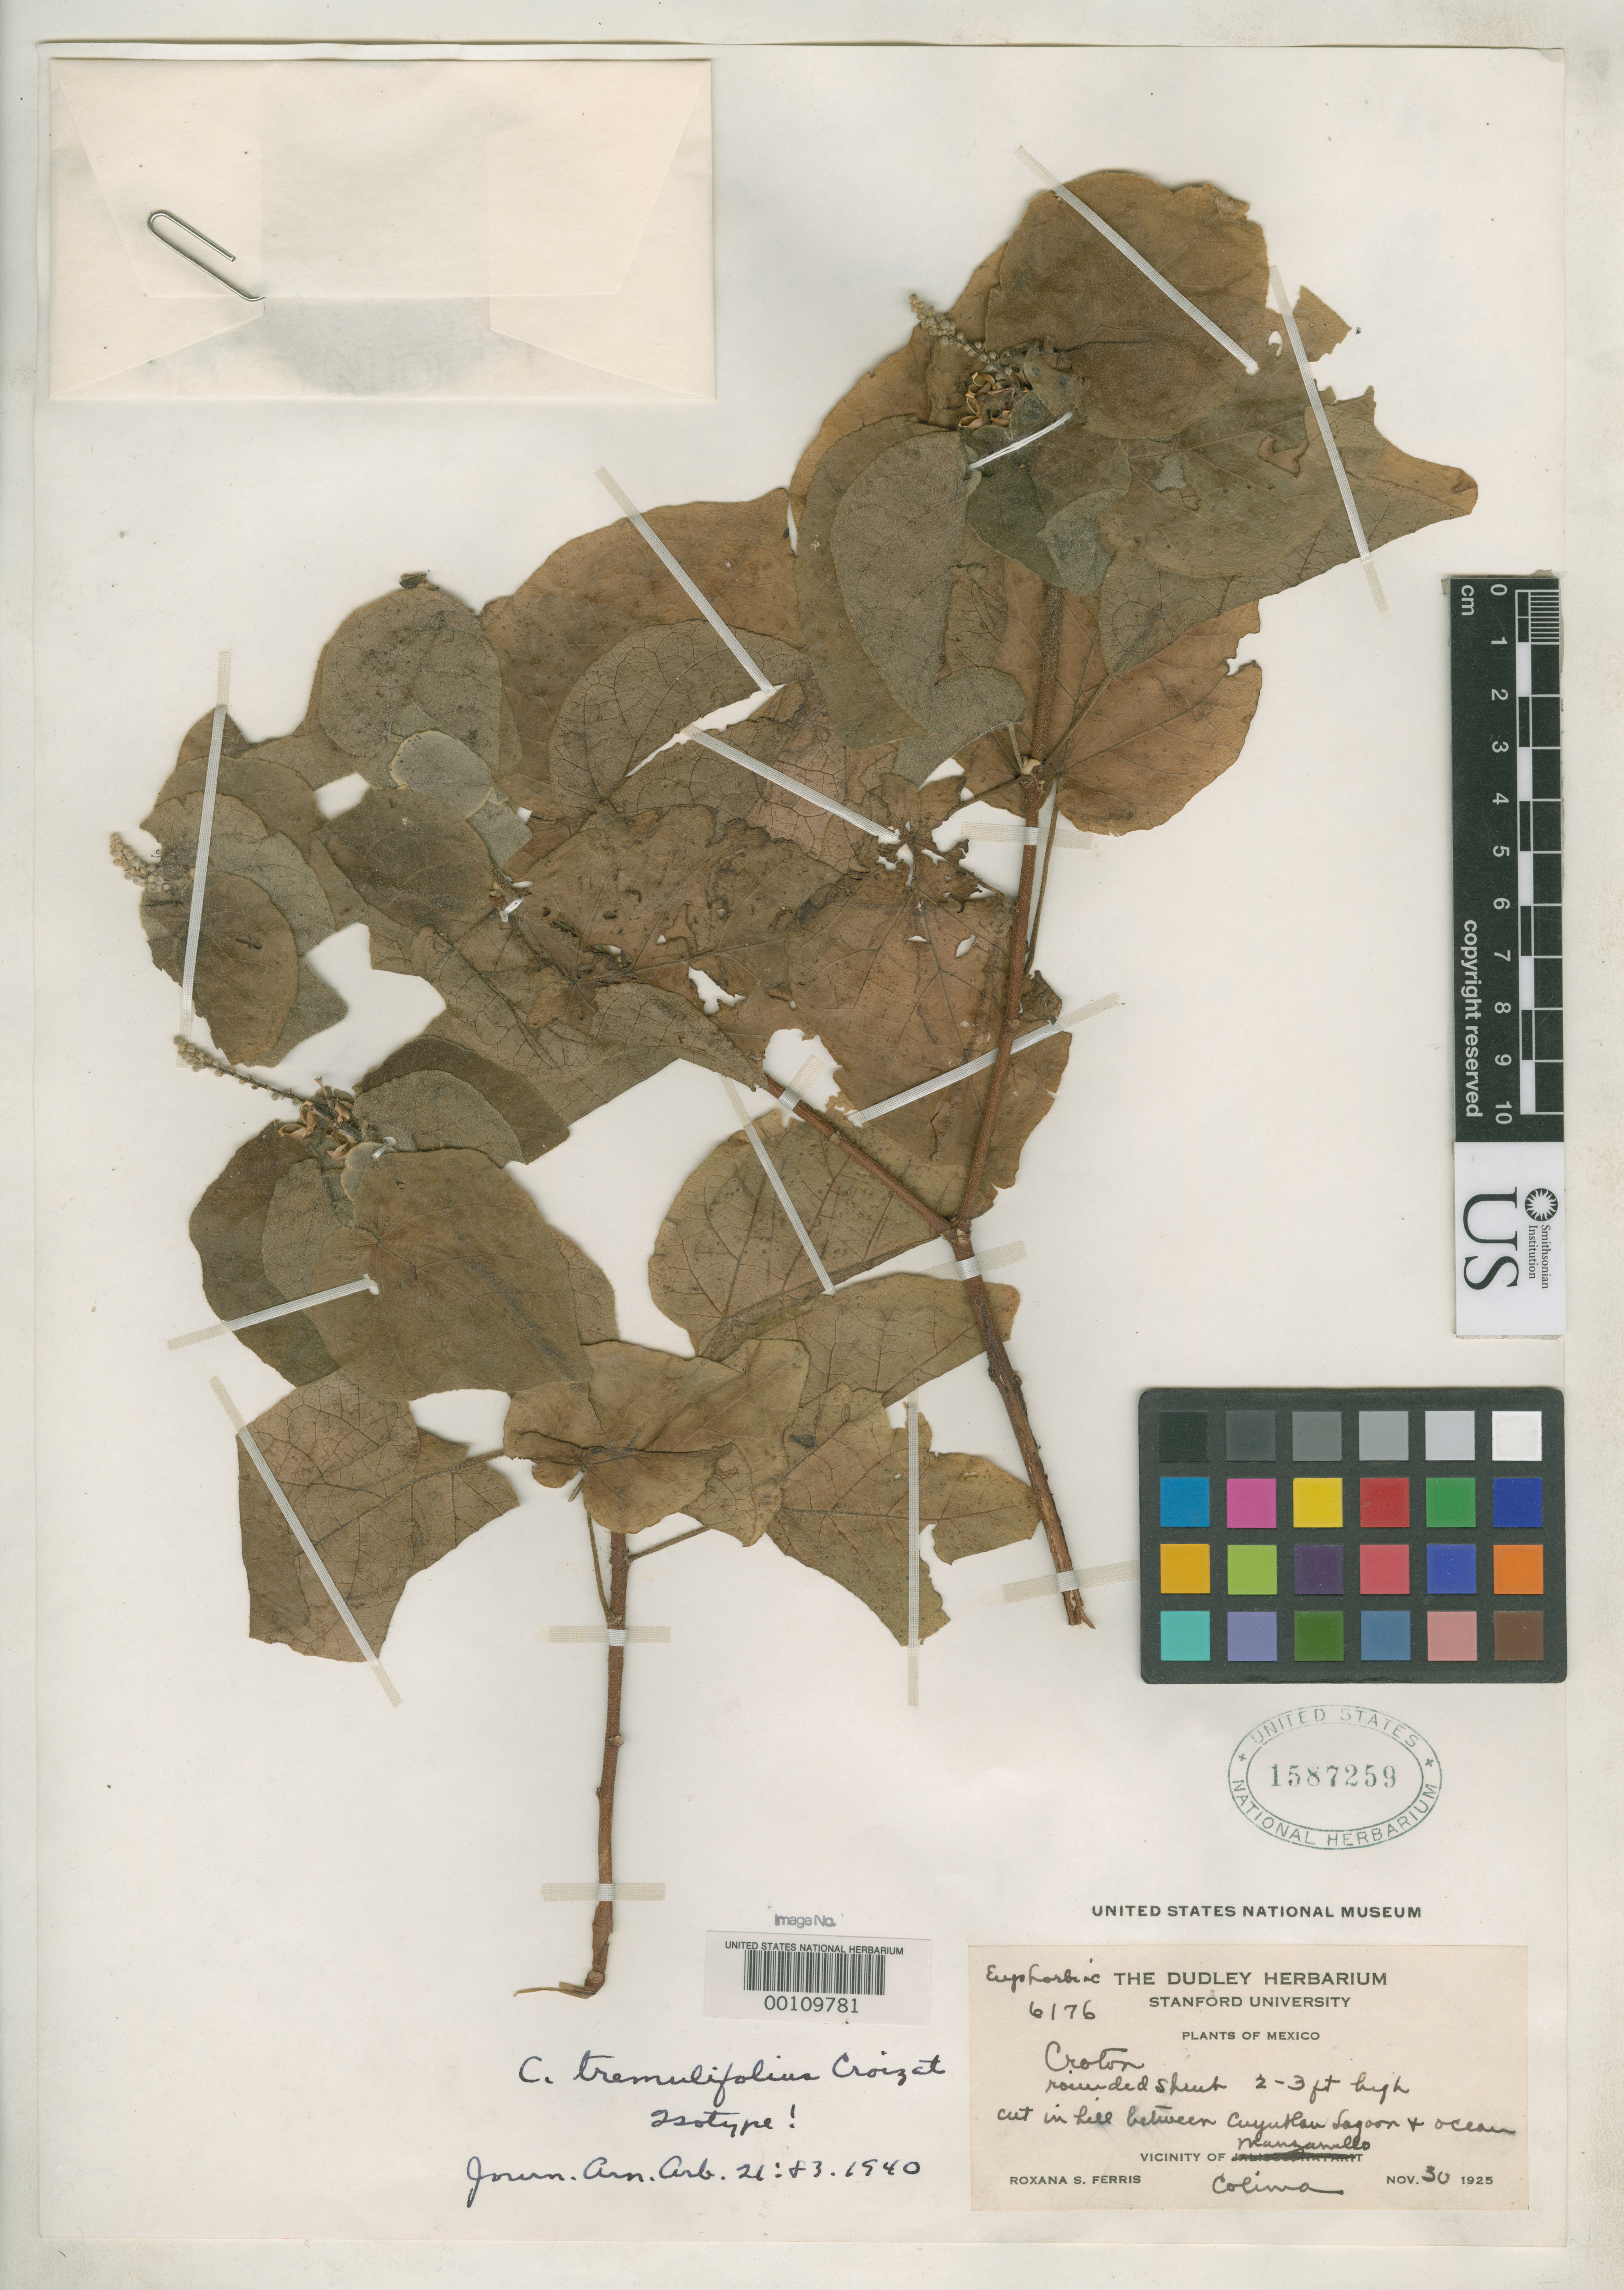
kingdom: Plantae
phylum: Tracheophyta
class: Magnoliopsida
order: Malpighiales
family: Euphorbiaceae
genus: Croton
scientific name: Croton tremulifolius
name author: Croizat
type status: Isotype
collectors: R. S. Ferris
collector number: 6176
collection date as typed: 30 Nov 1925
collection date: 1925-11-30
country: Mexico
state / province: Colima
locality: Vicinity of Manzanillo, between Cuyutlan Lagoon & ocean.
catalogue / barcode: US 1587259